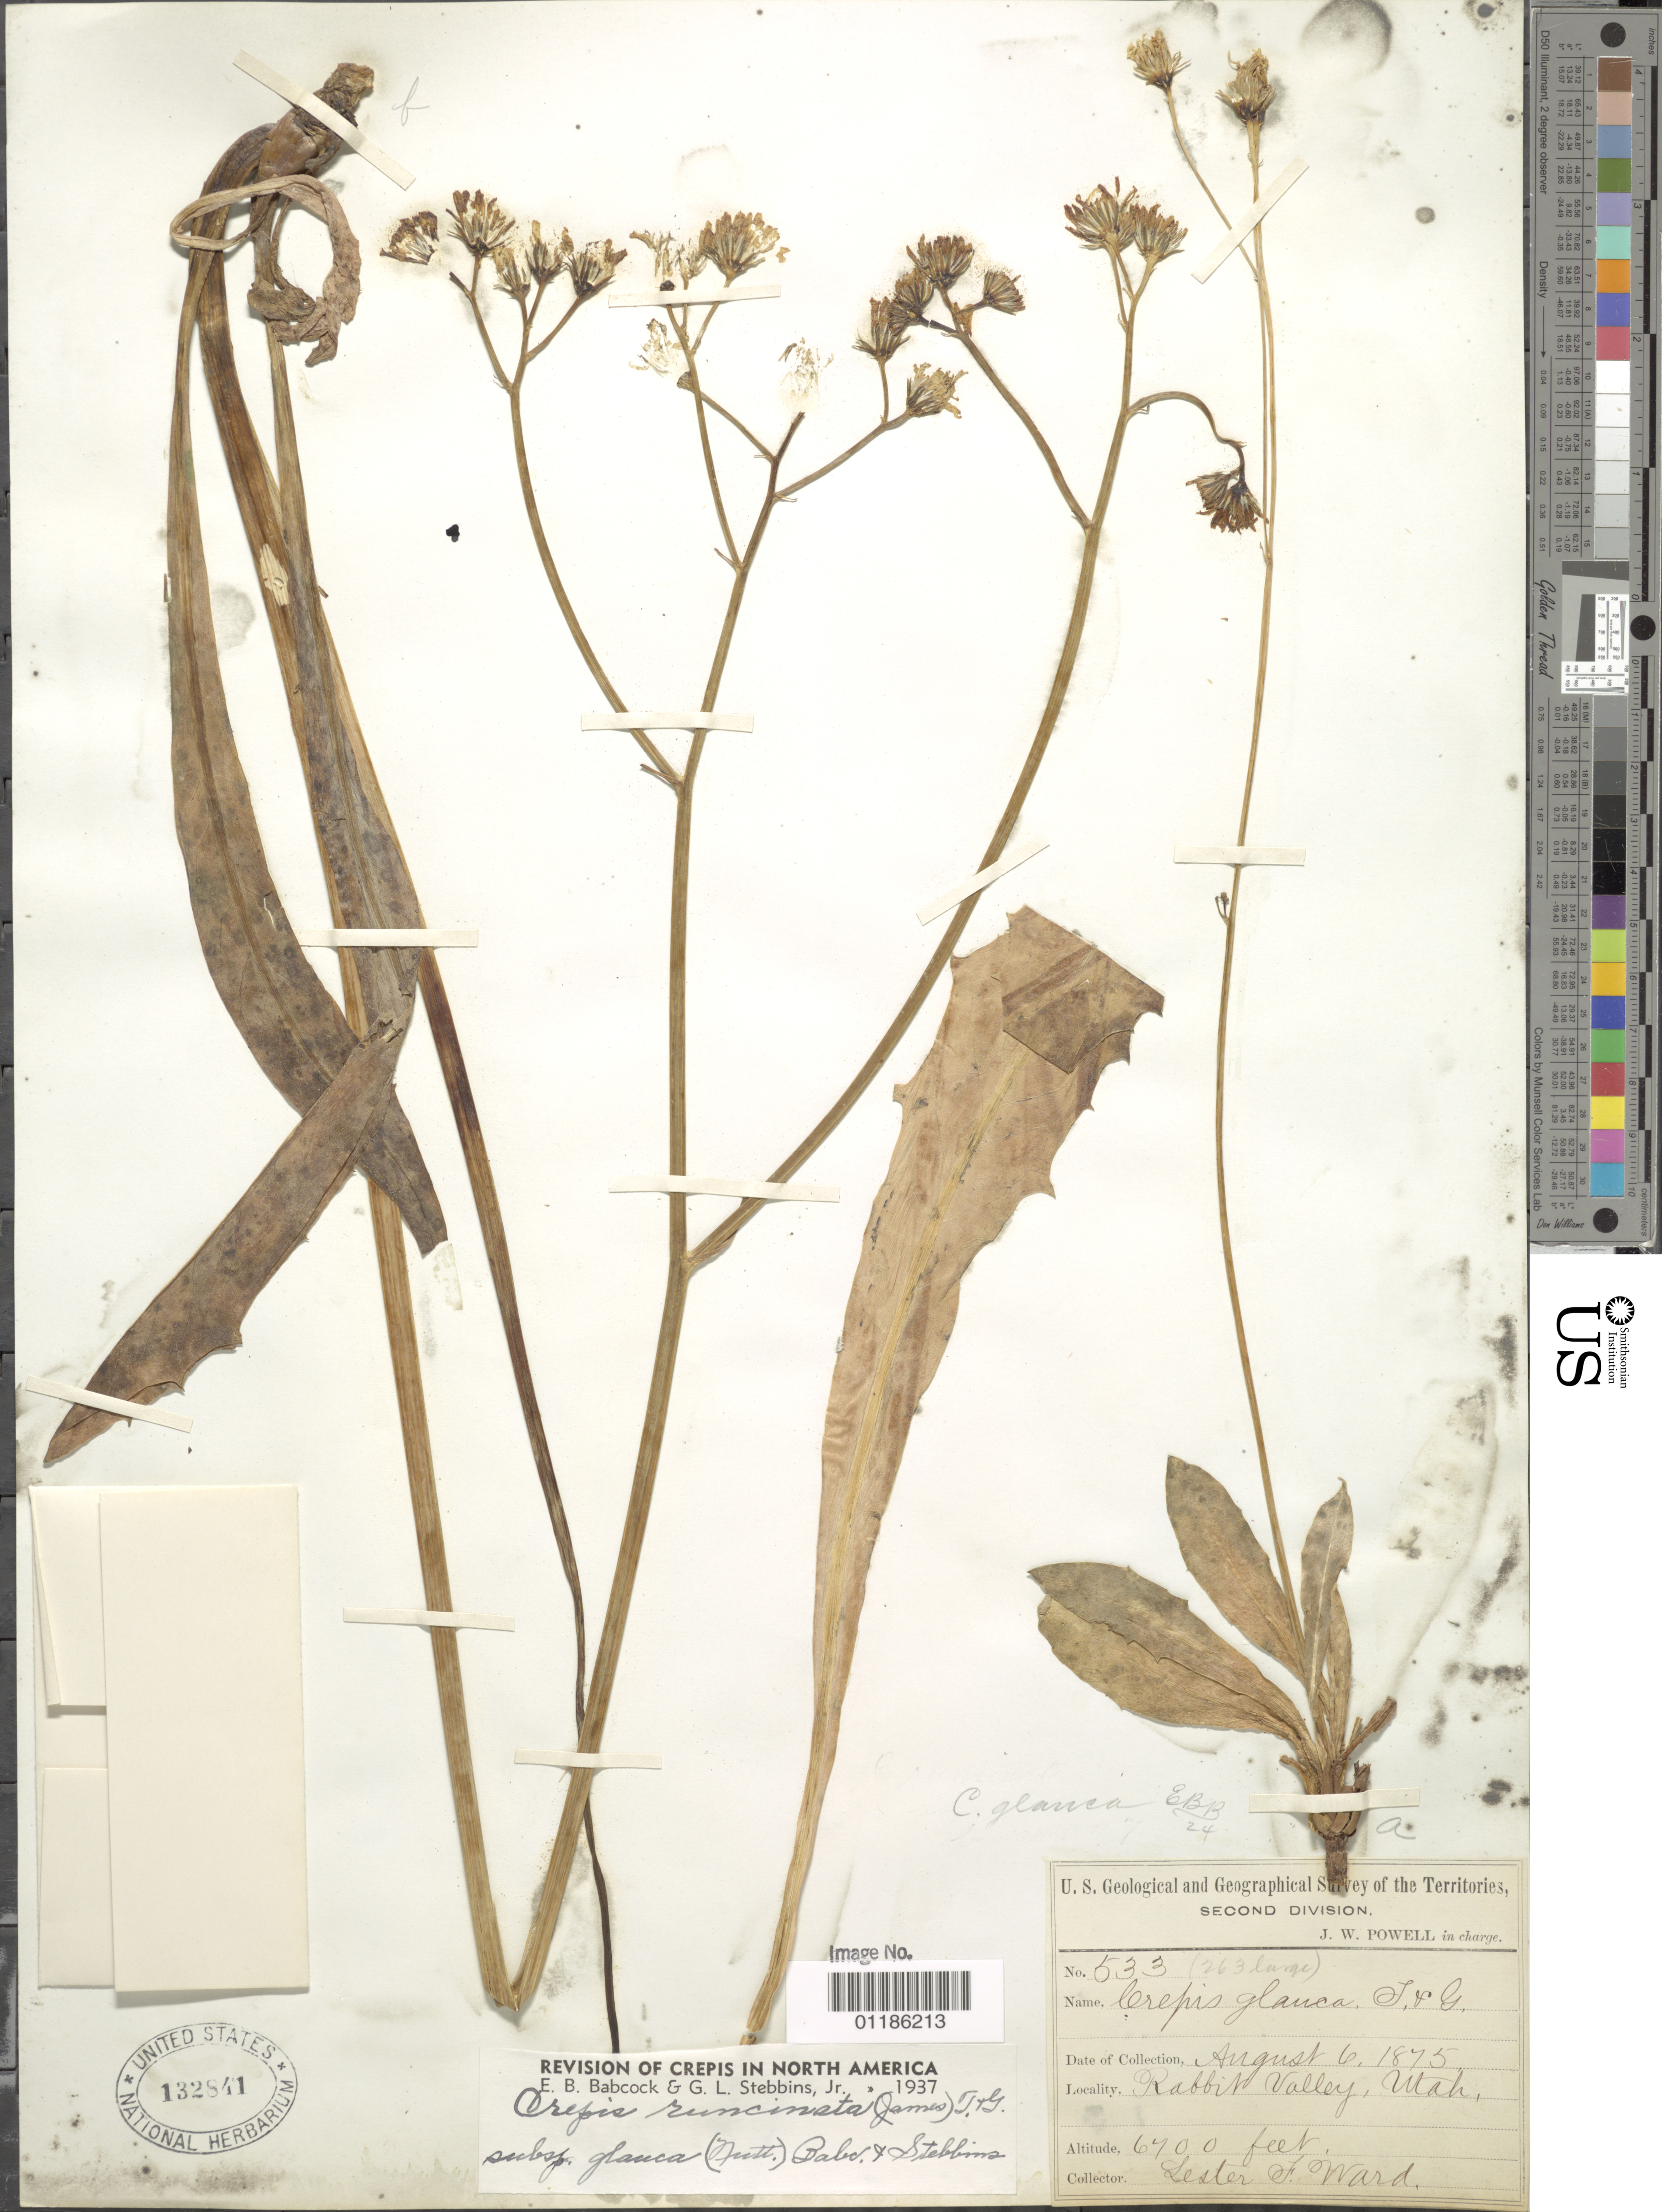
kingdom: Plantae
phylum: Tracheophyta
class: Magnoliopsida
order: Asterales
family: Asteraceae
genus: Crepis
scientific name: Crepis runcinata subsp. glauca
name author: (Nutt.) Babc. & Stebbins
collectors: L. F. Ward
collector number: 533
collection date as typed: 06 Aug 1875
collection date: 1875-08-06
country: United States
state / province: Utah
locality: Rabbit Valley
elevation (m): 2042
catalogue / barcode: US 132841